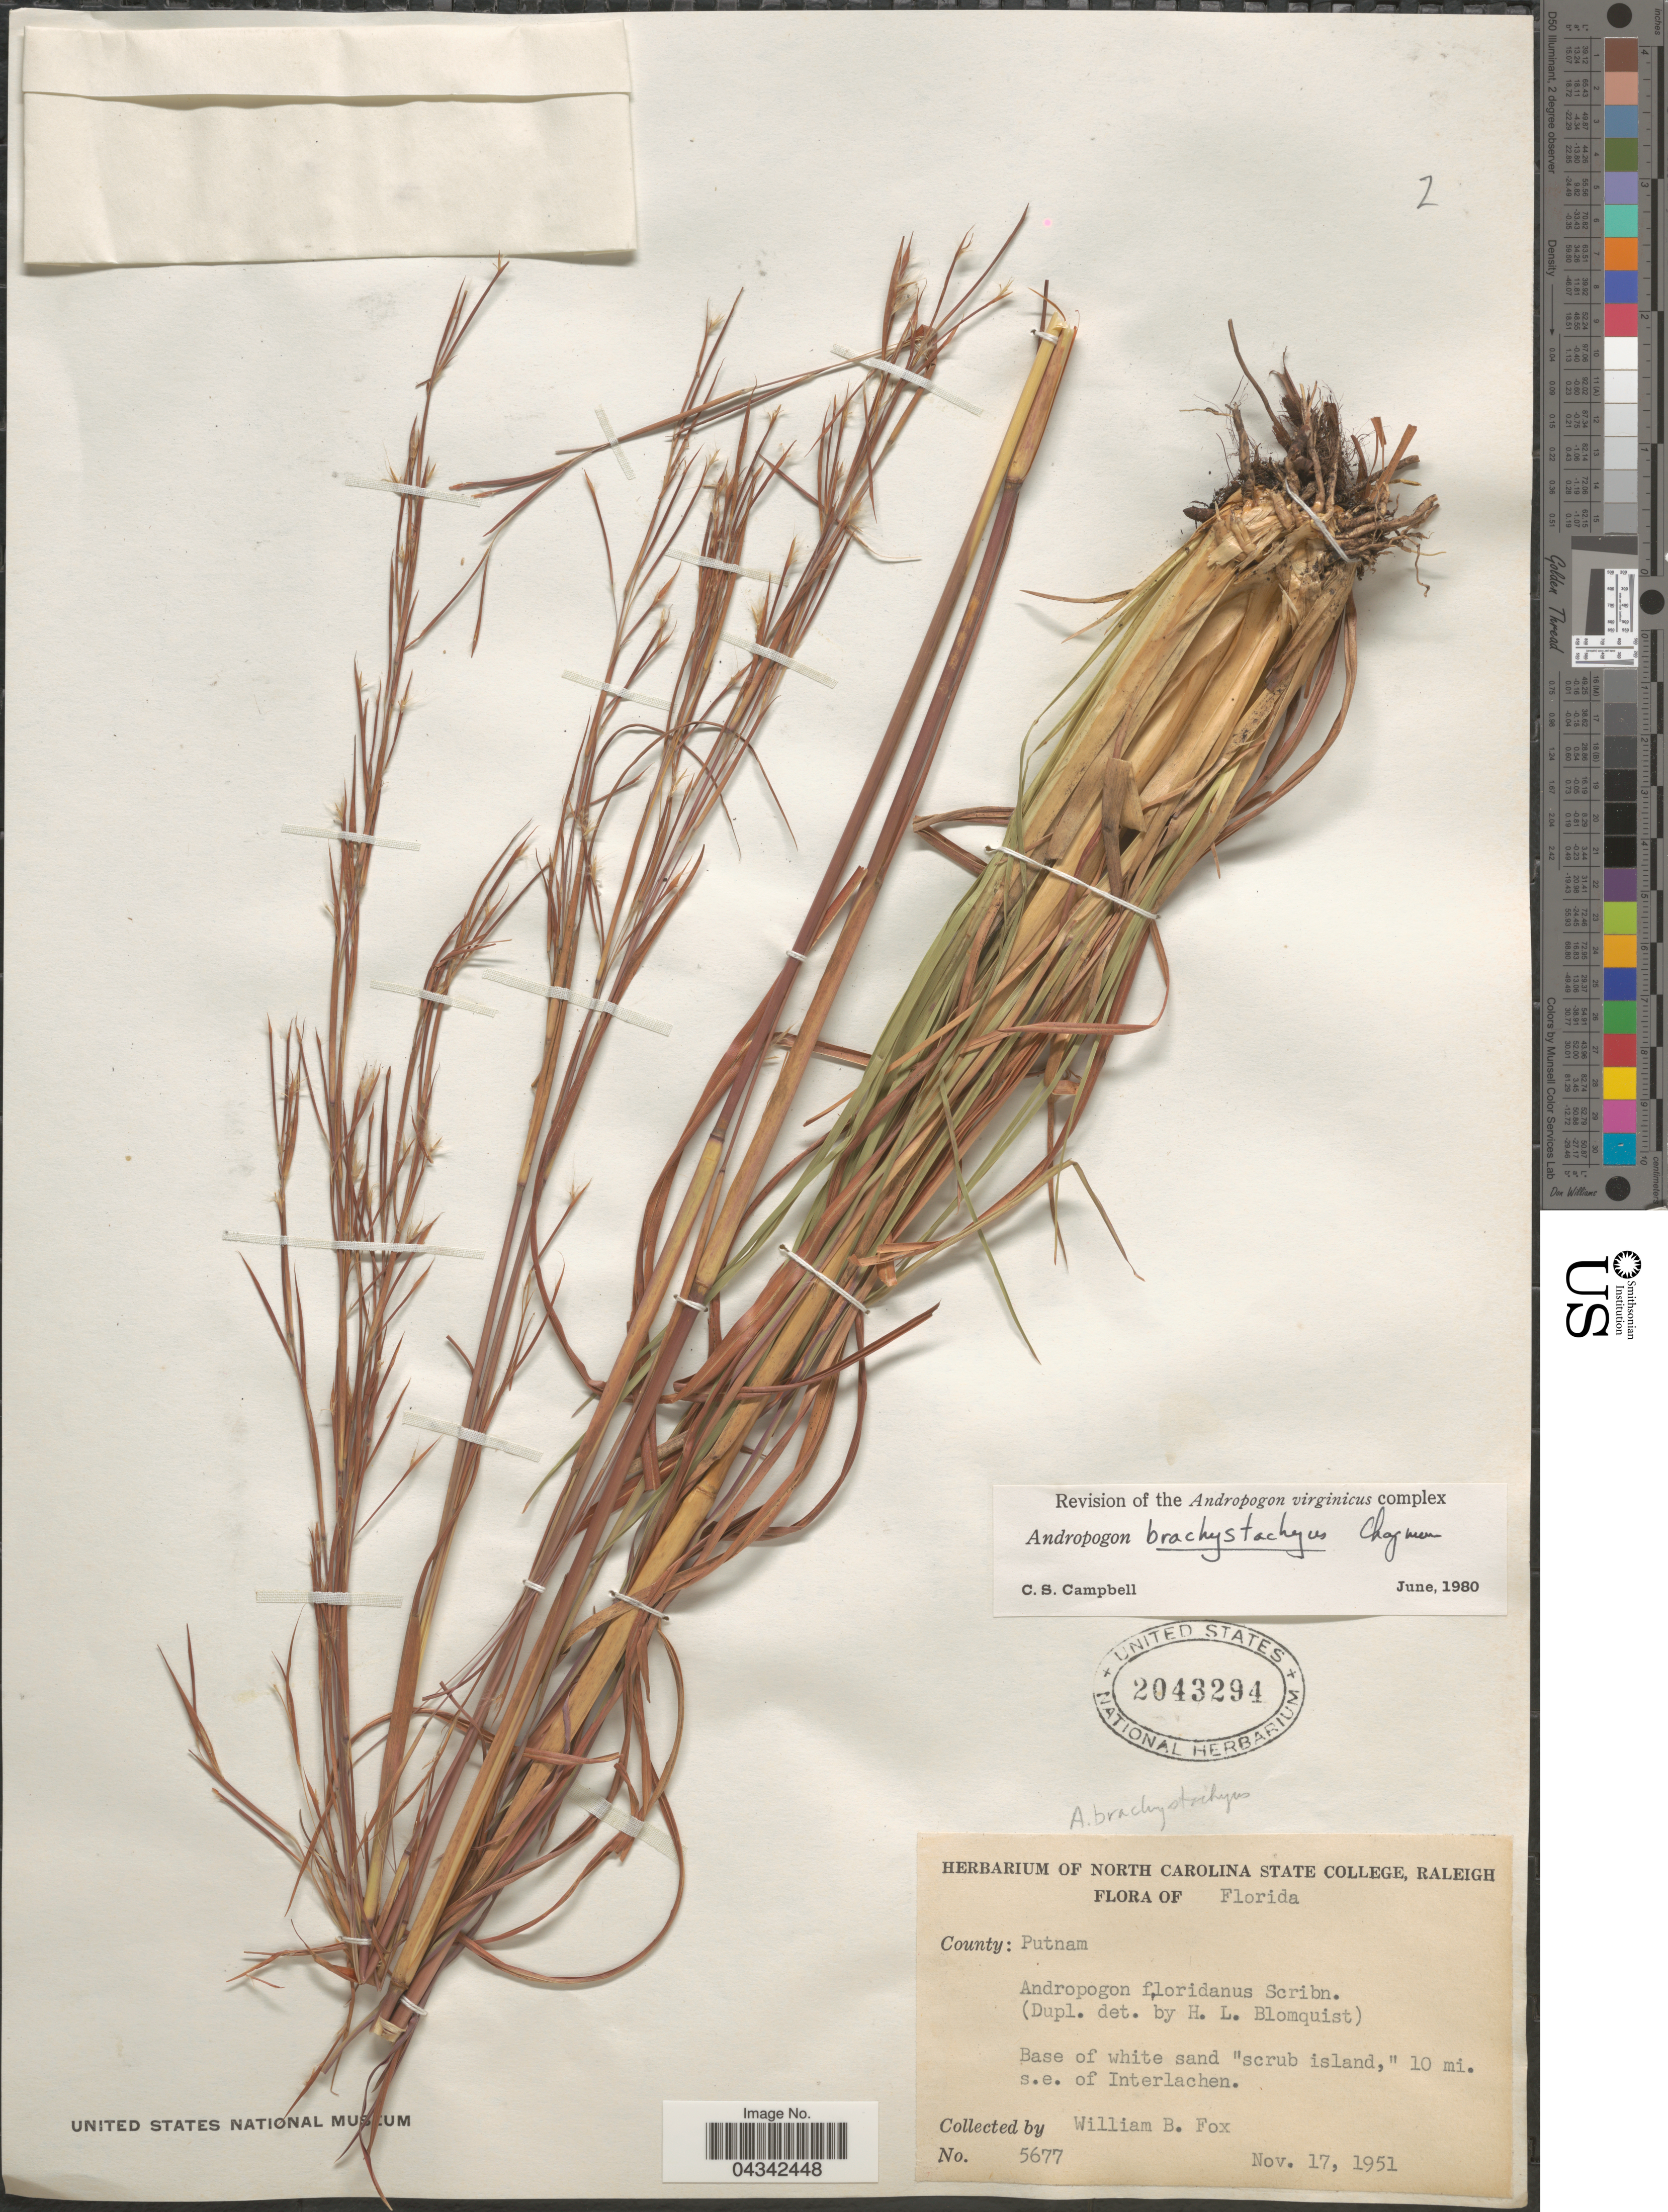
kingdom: Plantae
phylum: Tracheophyta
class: Liliopsida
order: Poales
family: Poaceae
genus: Andropogon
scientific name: Andropogon brachystachyus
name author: Chapm.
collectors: W. B. Fox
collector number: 5677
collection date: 1951-11-17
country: United States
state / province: Florida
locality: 10 mi. s.e. of Interlachen.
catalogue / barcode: US 2043294